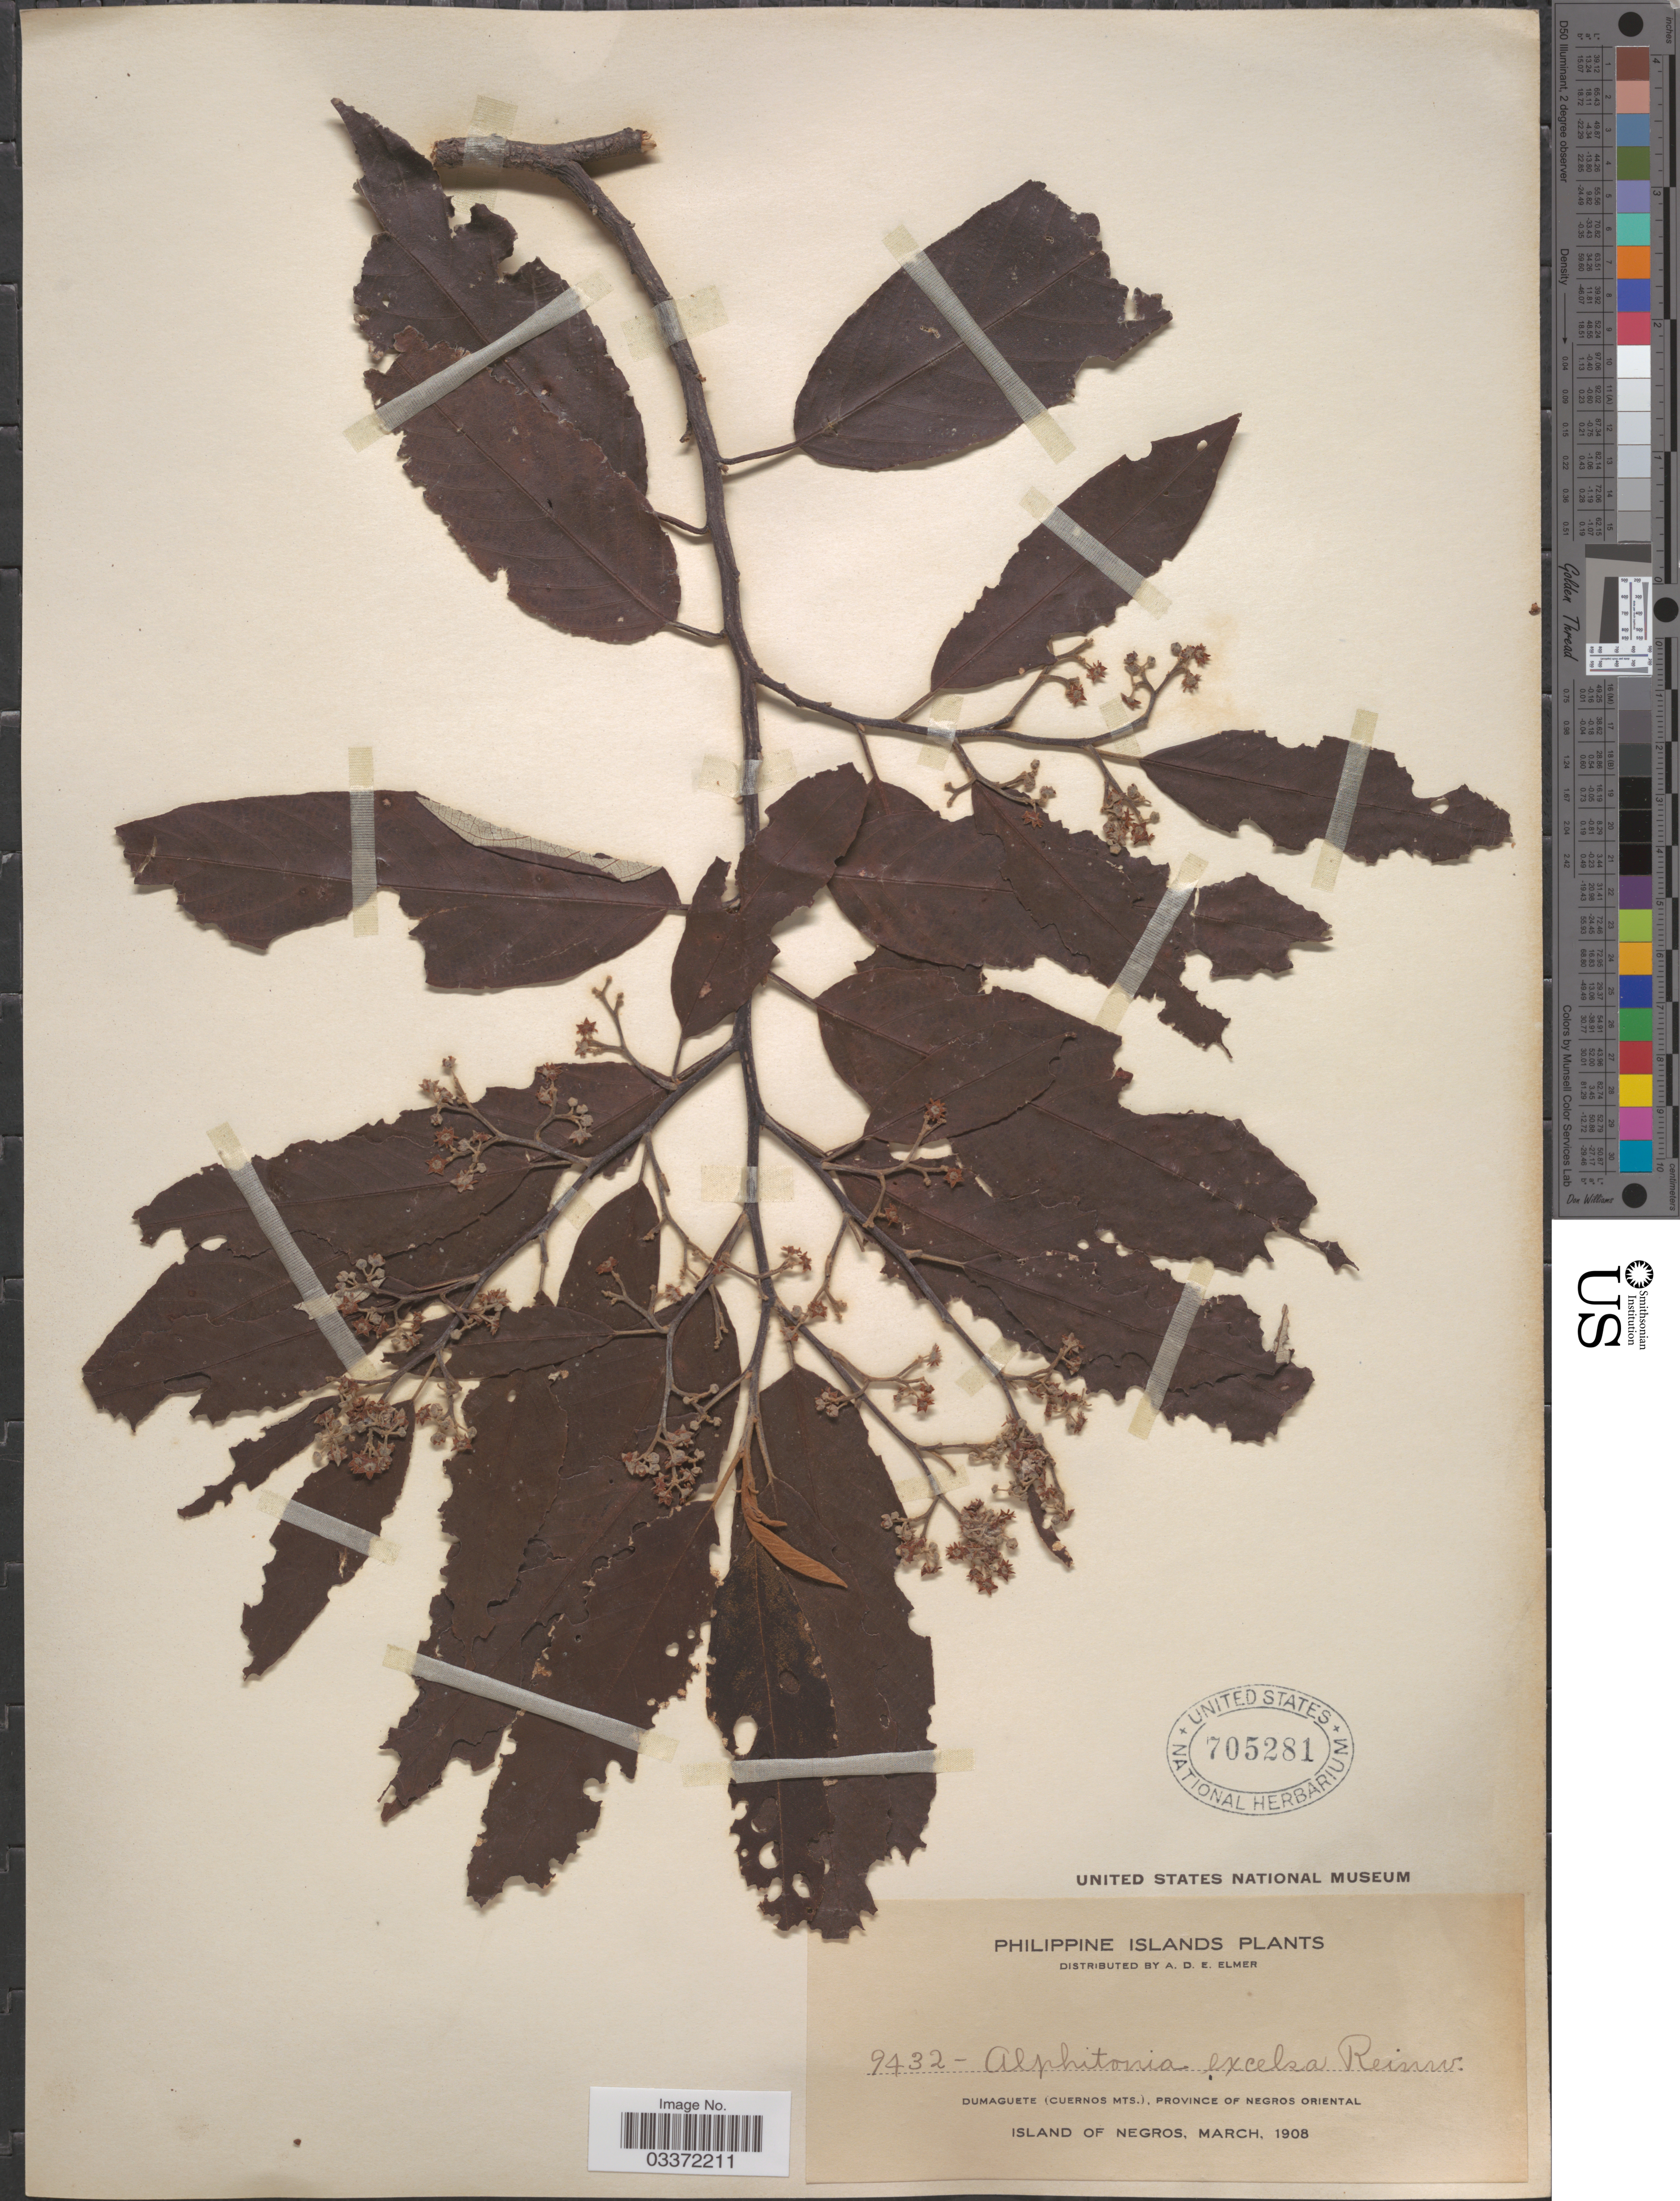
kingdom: Plantae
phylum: Tracheophyta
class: Magnoliopsida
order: Rosales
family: Rhamnaceae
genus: Alphitonia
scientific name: Alphitonia excelsa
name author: Reissek ex Endl.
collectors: A. D. E. Elmer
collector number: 9432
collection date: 1908-03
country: Philippines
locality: Dumaguete (Cuernos Mts.) Province of Negros Oriental, Island of Negros.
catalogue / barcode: US 705281